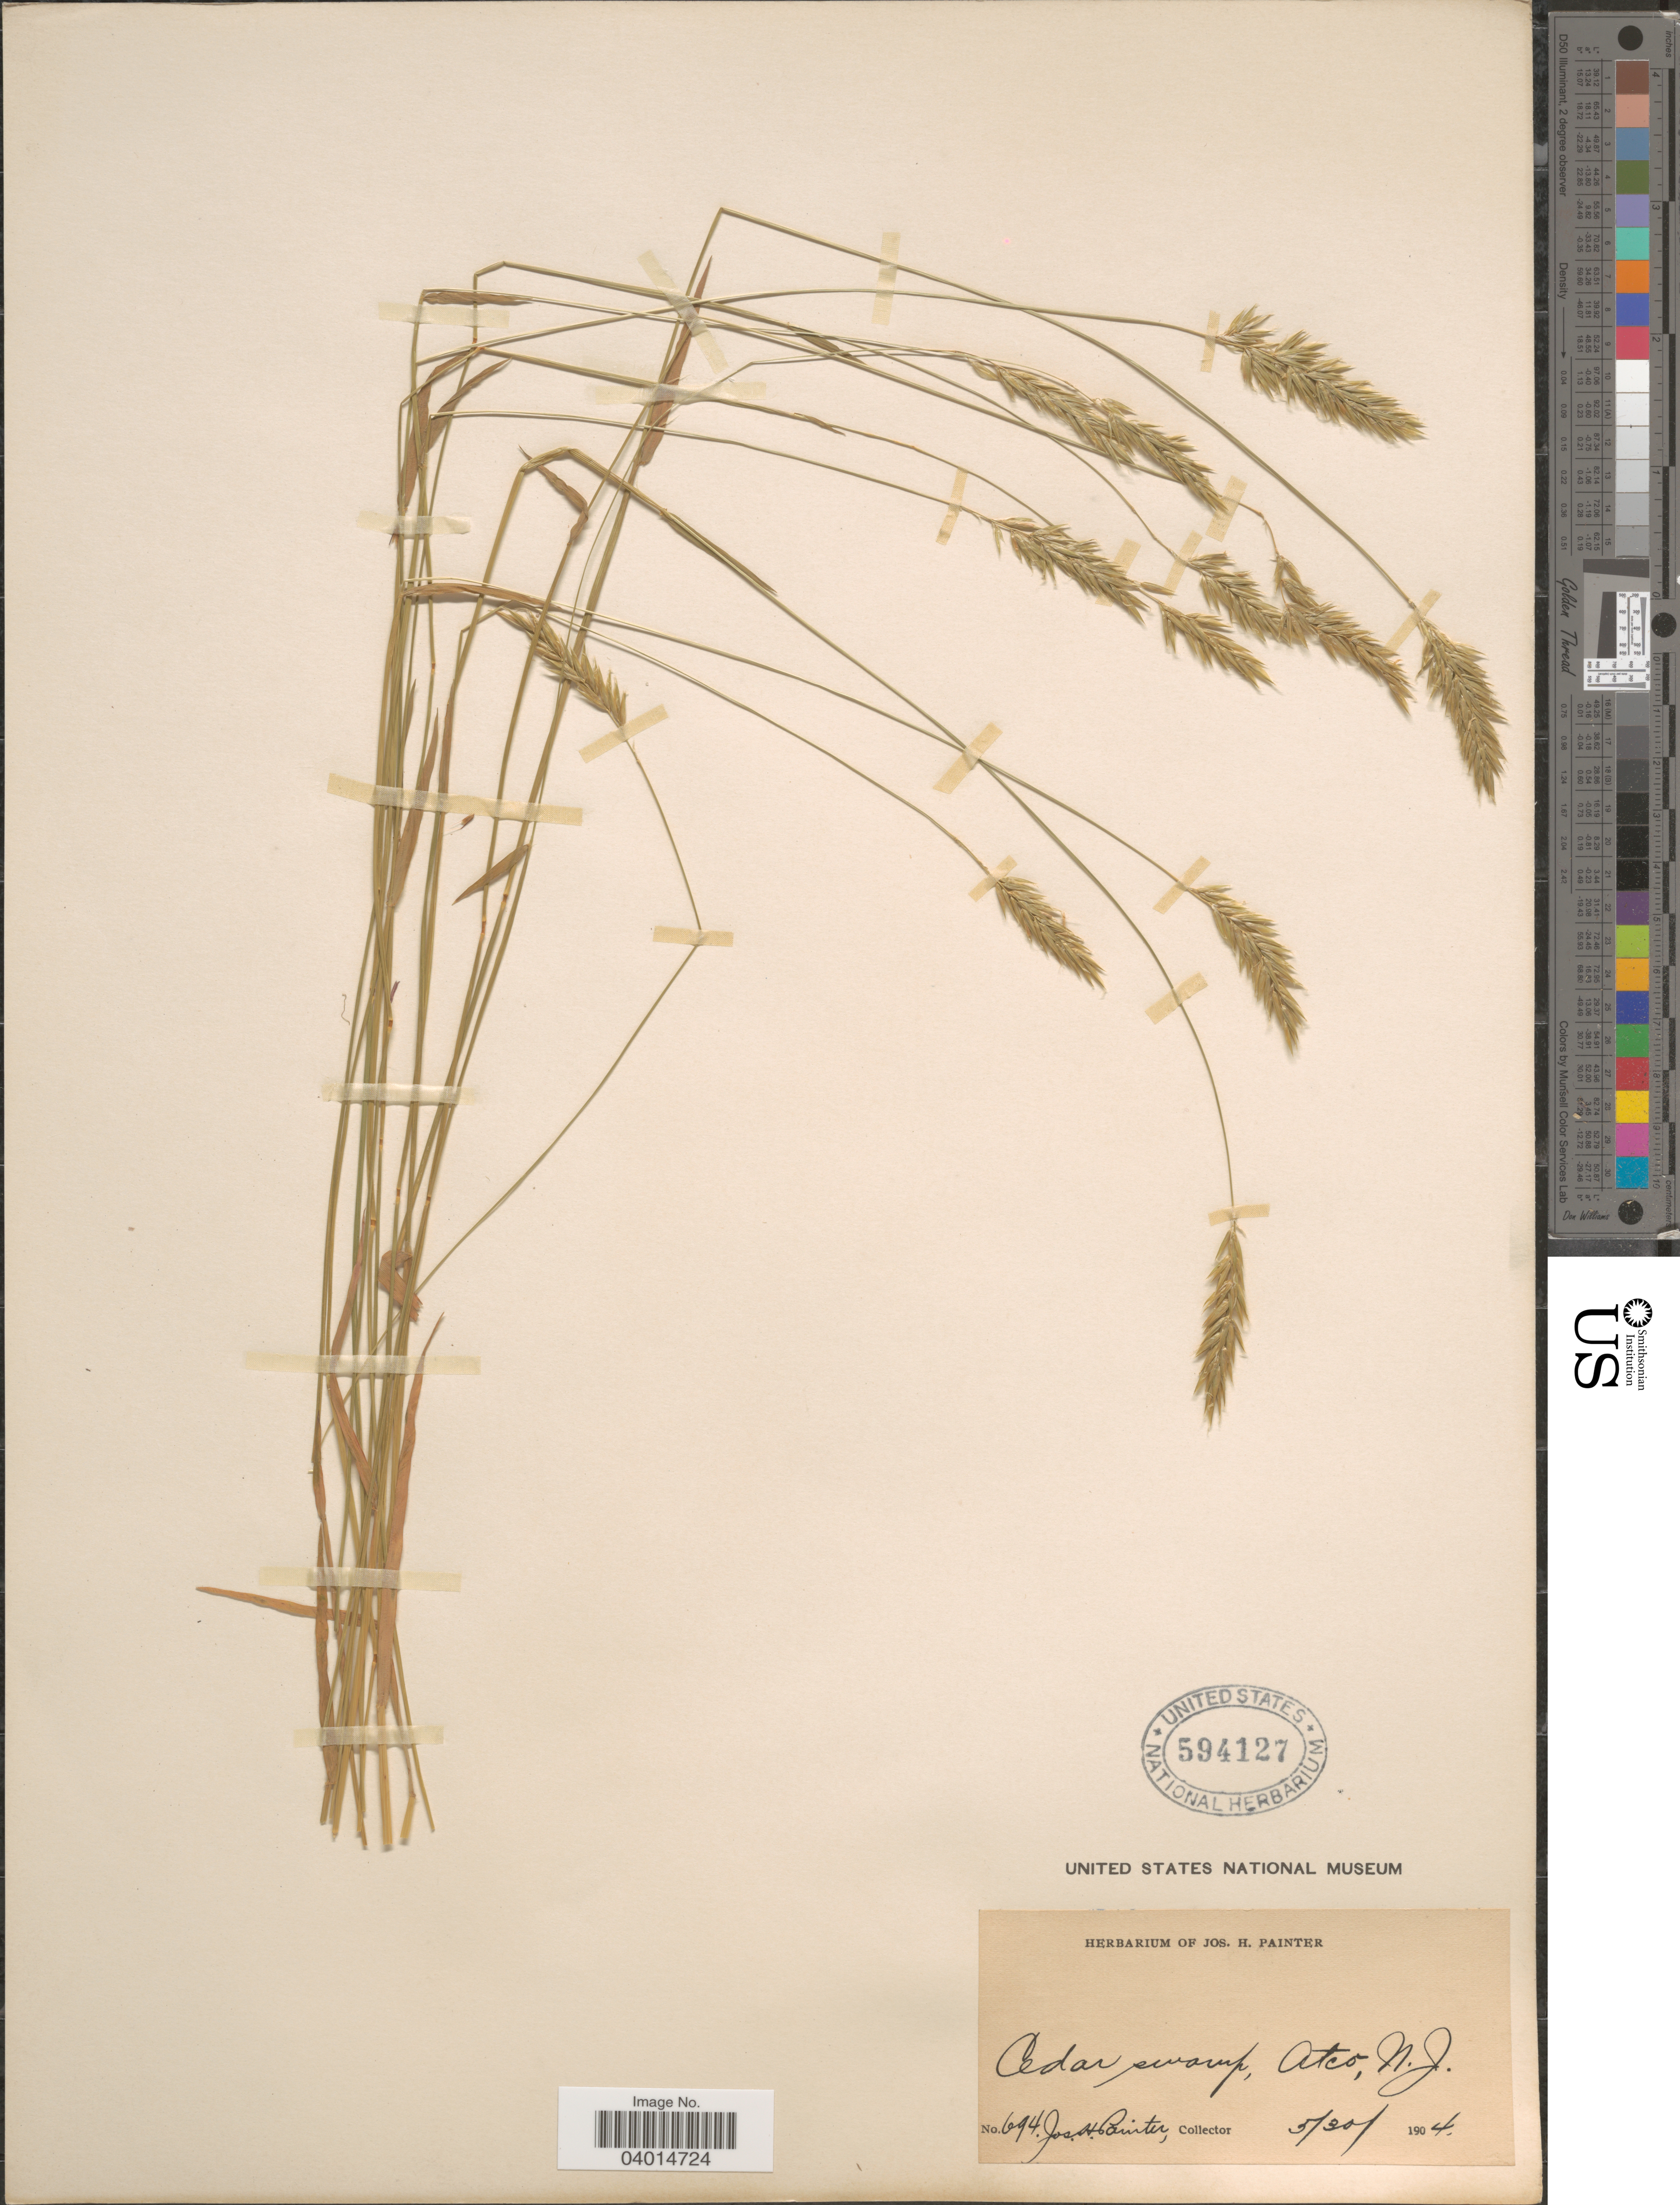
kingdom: Plantae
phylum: Tracheophyta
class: Liliopsida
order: Poales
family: Poaceae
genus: Anthoxanthum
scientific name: Anthoxanthum odoratum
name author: L.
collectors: J. H. Painter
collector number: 694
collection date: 1904-05-30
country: United States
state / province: New Jersey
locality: Cedar swamp, Acto.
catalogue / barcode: US 594127